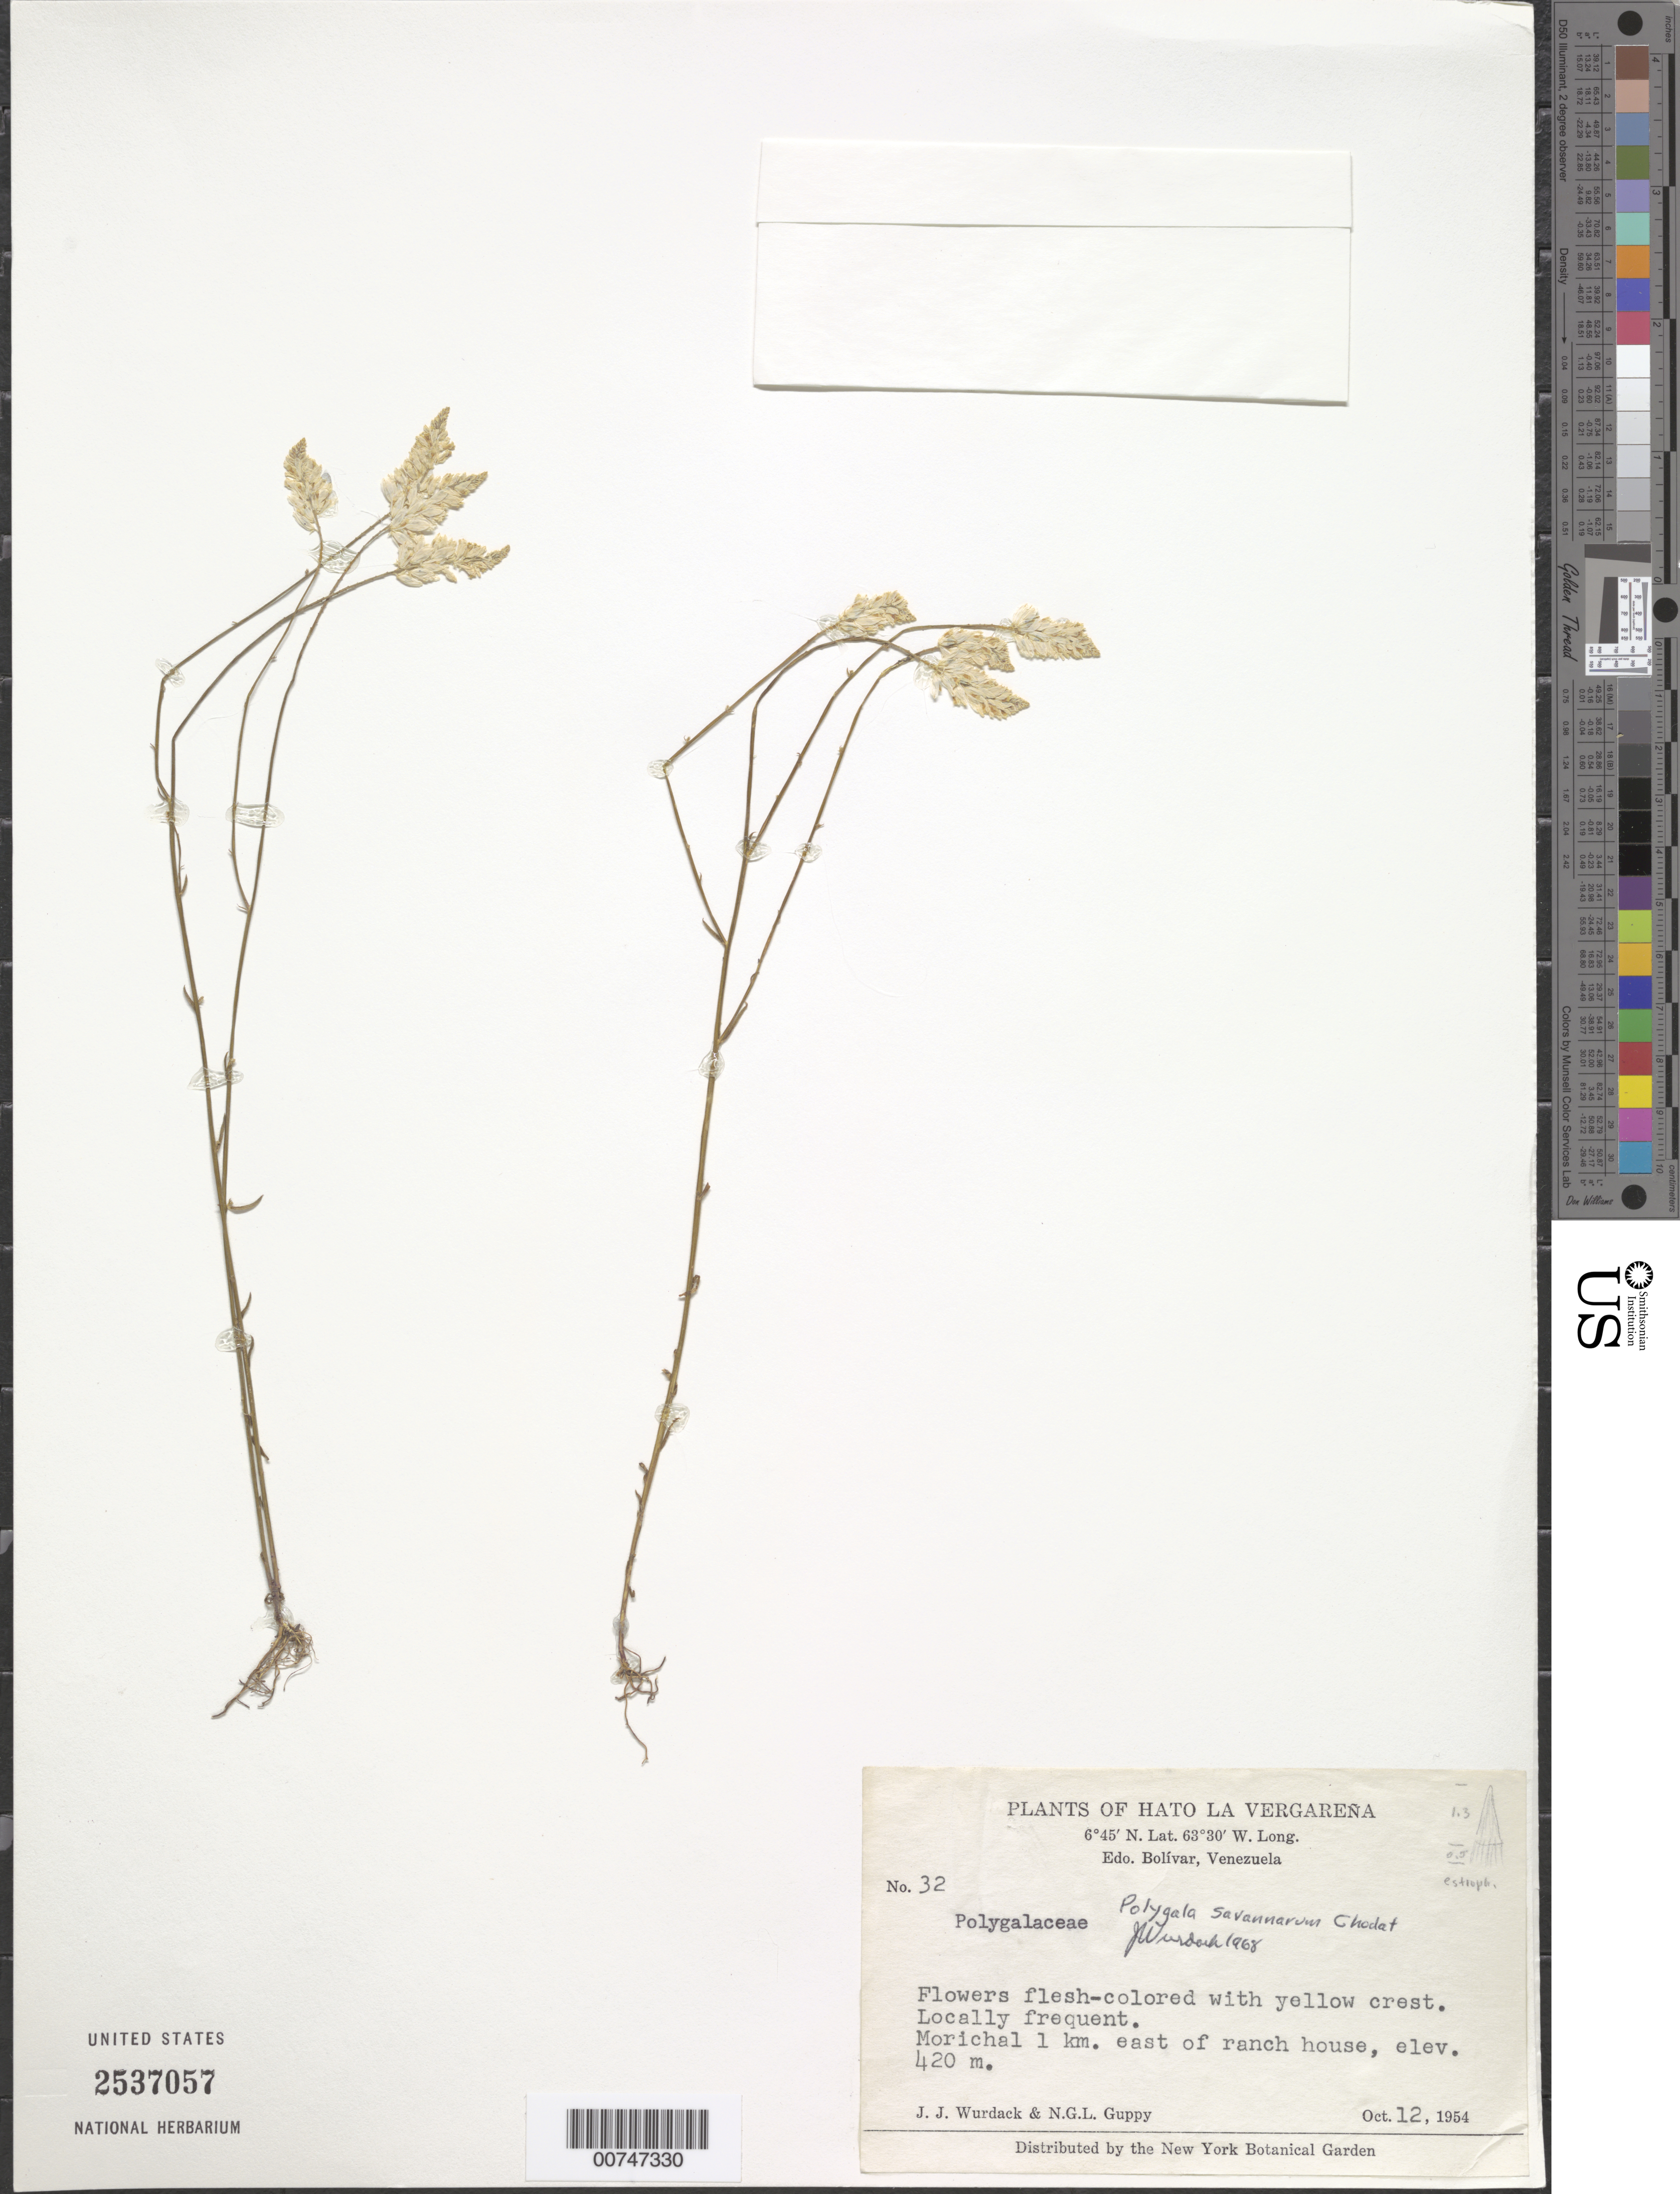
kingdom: Plantae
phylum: Tracheophyta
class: Magnoliopsida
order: Fabales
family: Polygalaceae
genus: Polygala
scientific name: Polygala savannarum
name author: Chodat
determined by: Wurdack, John J., (US), US (UNITED STATES)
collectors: J. J. Wurdack & N. Guppy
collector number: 32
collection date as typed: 12-Oct-54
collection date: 1954-10-12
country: Venezuela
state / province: Bolívar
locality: Hato La Vergareña, 1 km E of ranch house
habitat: Morichal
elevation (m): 420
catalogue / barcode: US 2537057